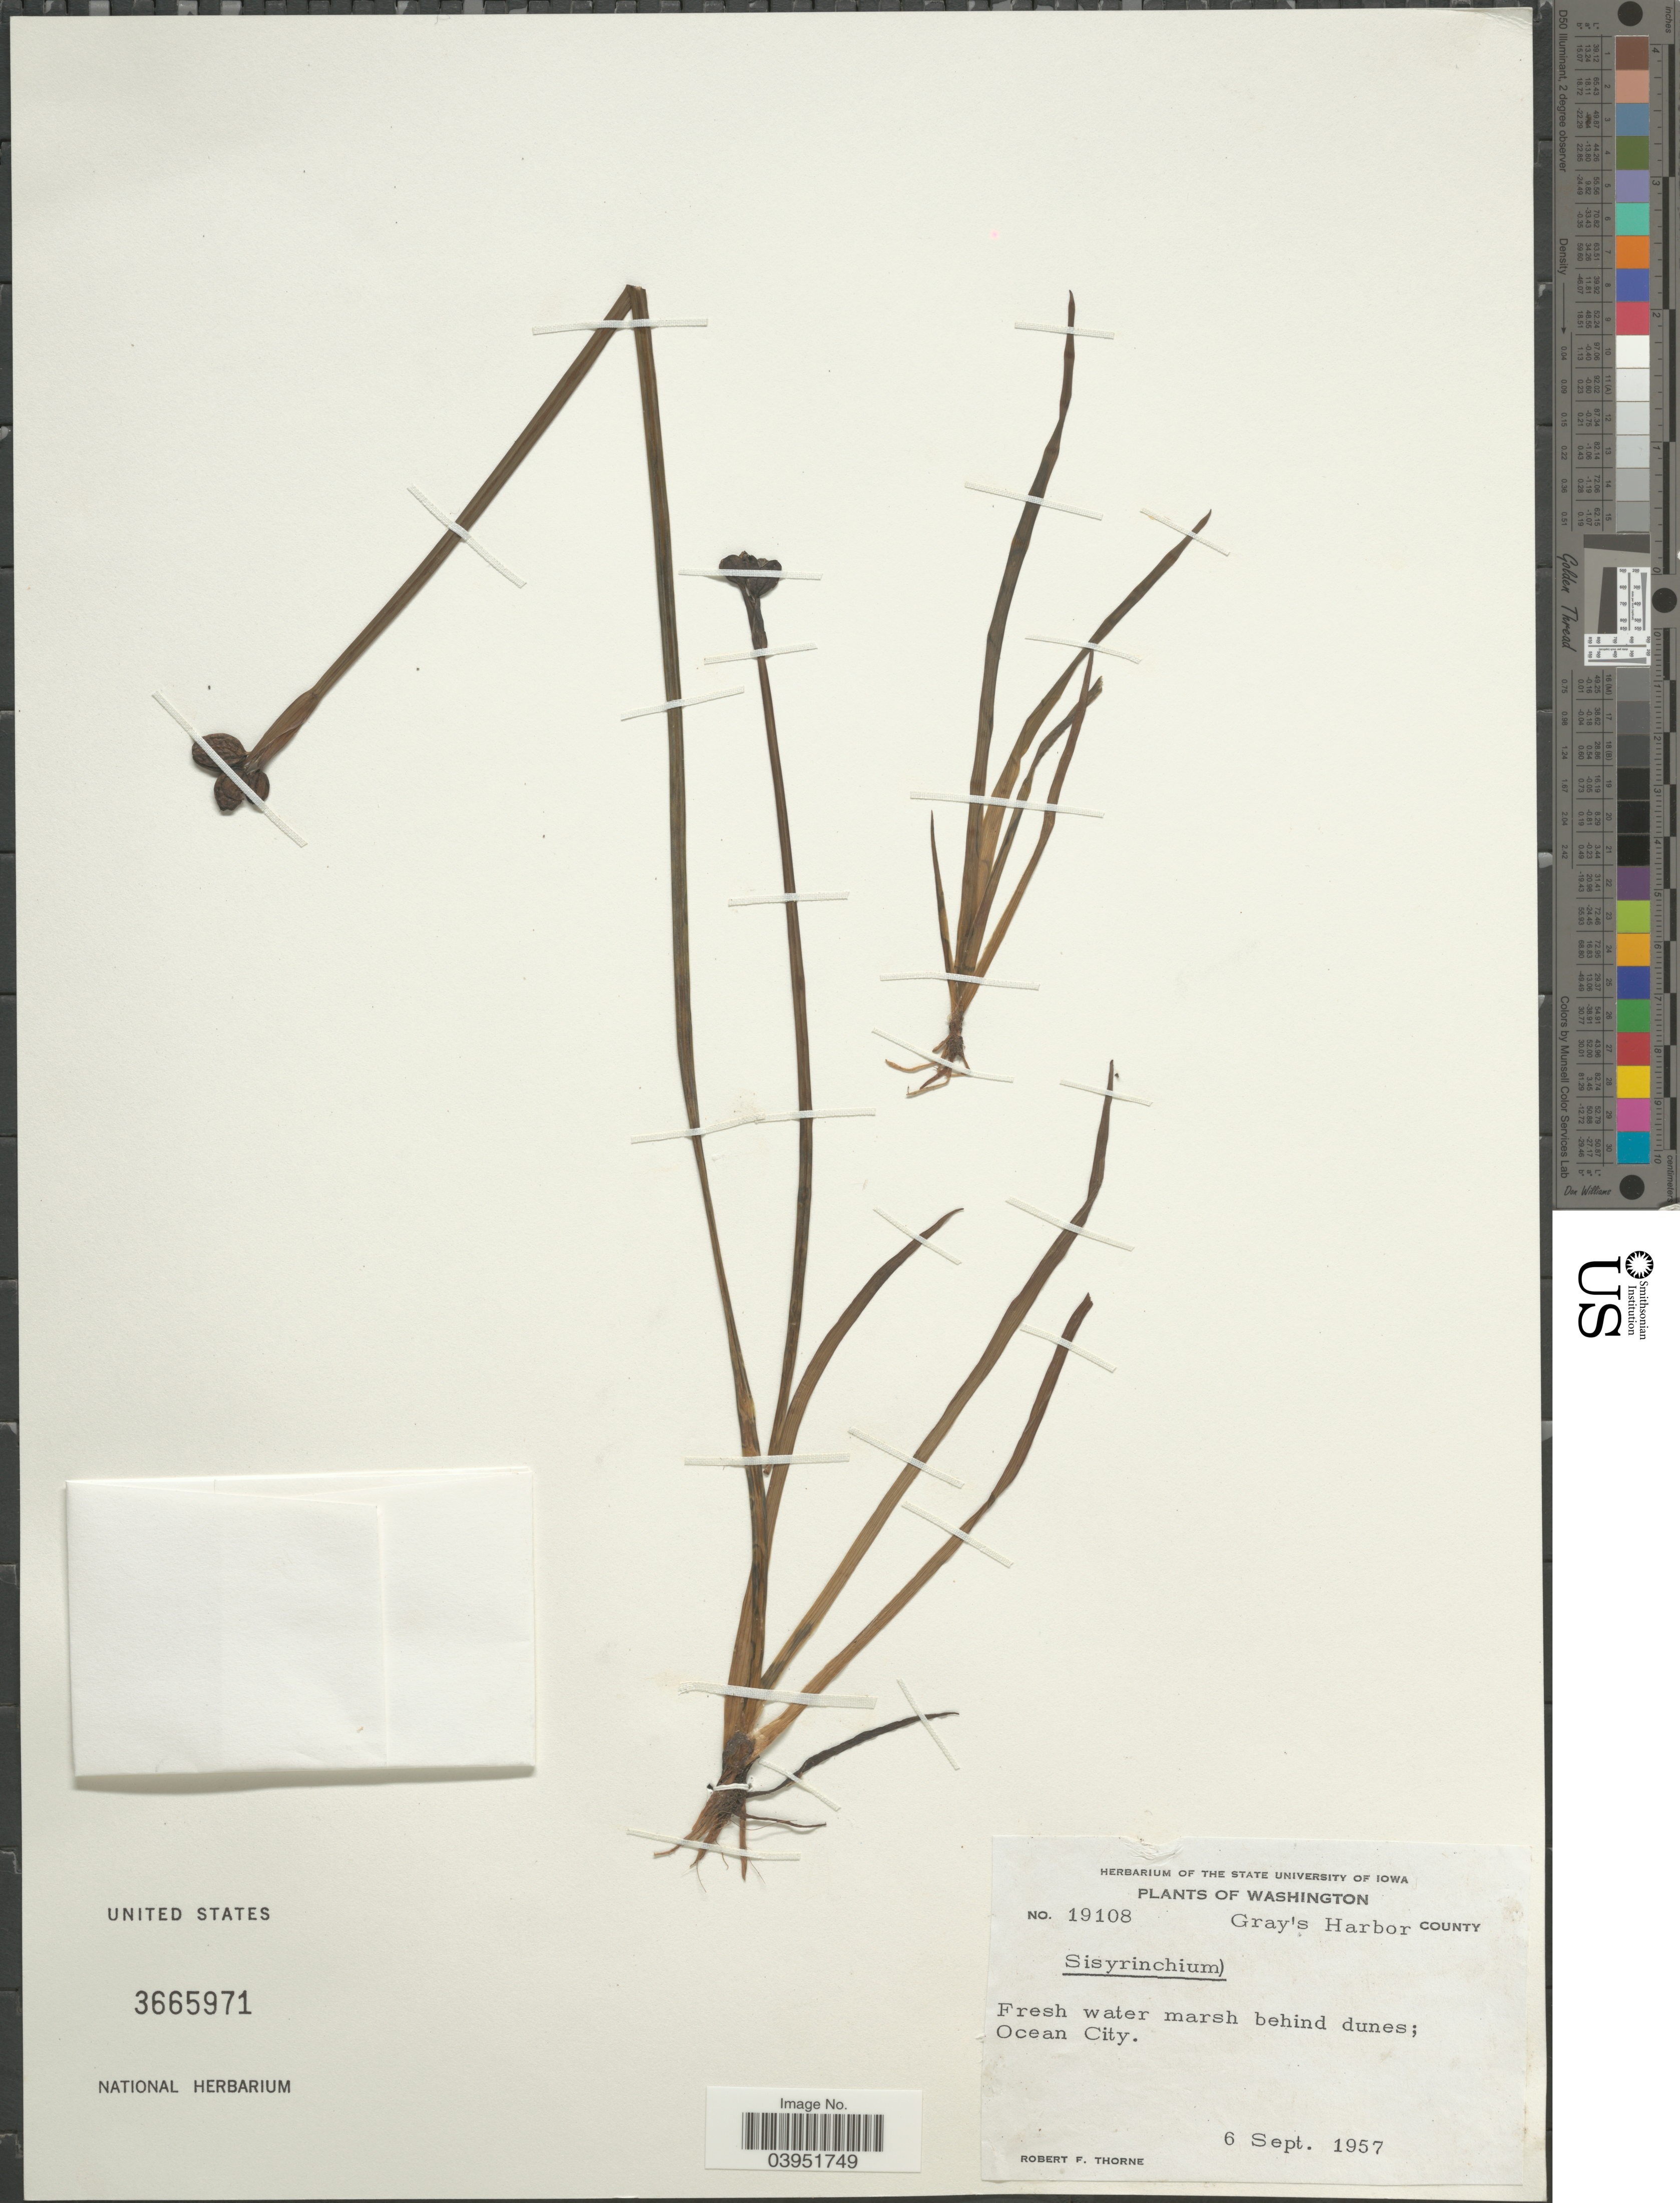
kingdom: Plantae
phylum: Tracheophyta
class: Liliopsida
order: Asparagales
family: Iridaceae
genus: Sisyrinchium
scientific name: Sisyrinchium sp.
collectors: R. F. Thorne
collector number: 19108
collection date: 1957-09-06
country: United States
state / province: Washington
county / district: Grays Harbor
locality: Gray's Harbor County. Ocean City.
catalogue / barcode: US 3665971